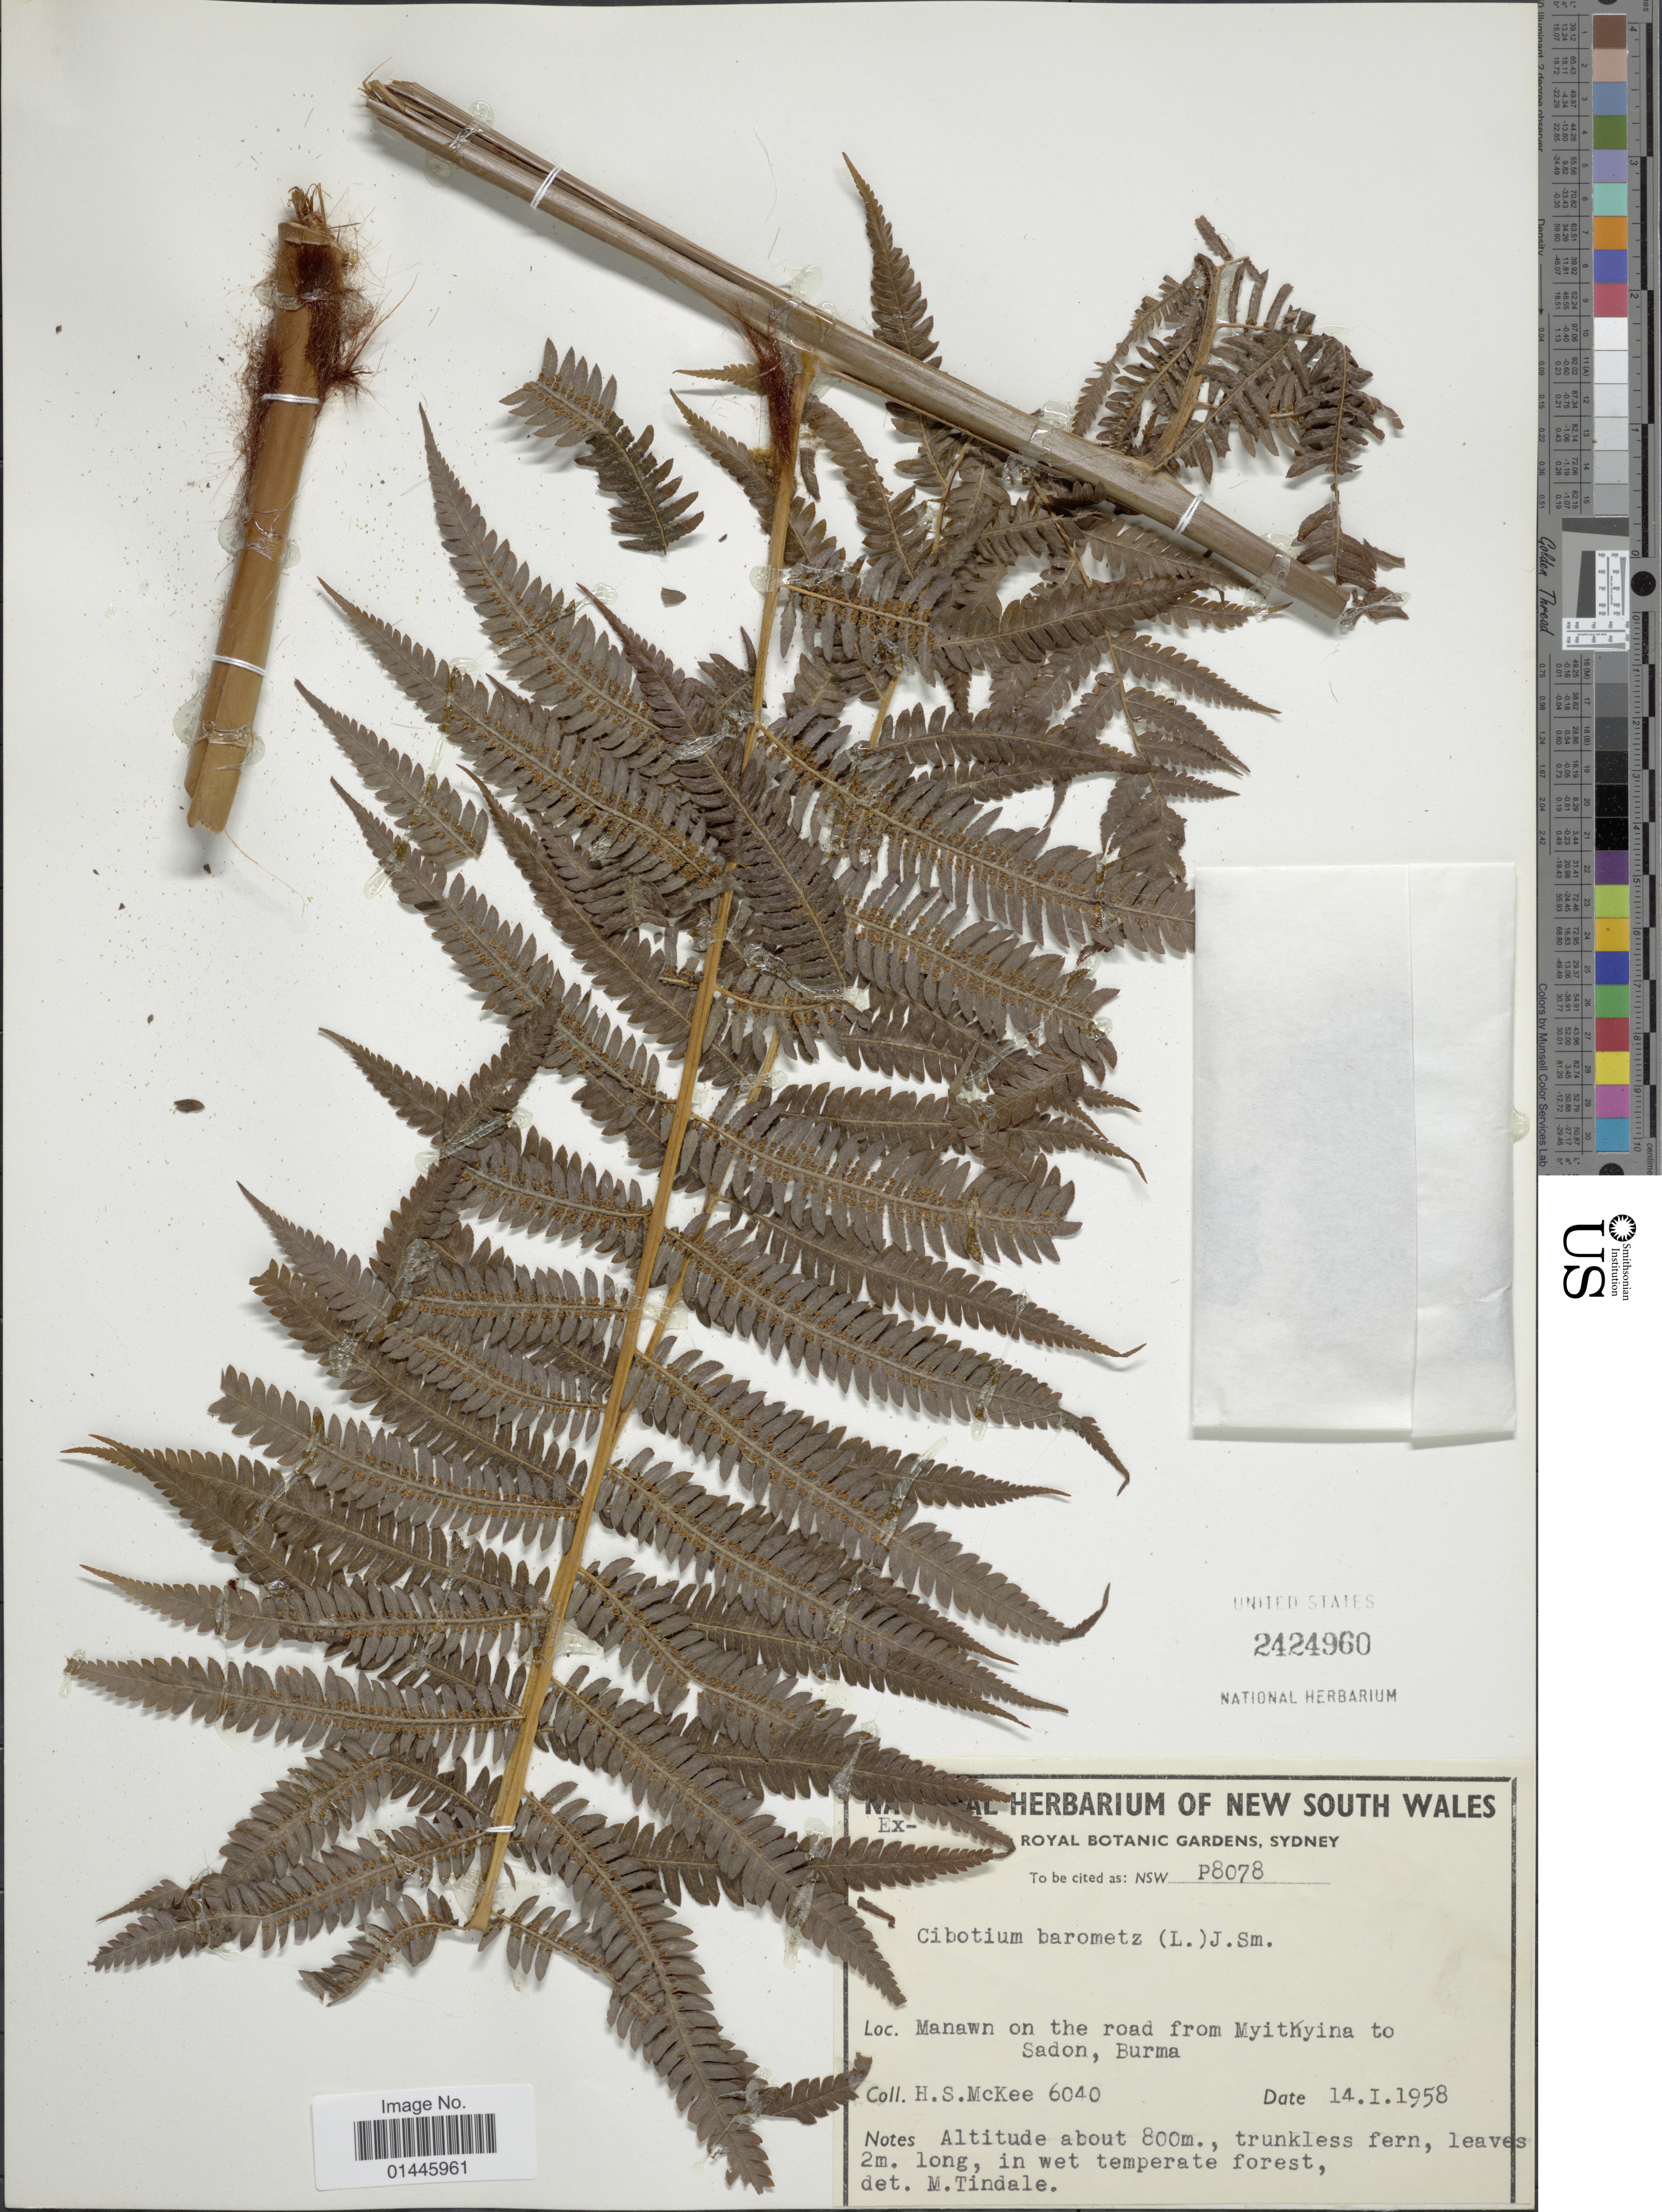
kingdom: Plantae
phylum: Tracheophyta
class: Polypodiopsida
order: Cyatheales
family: Cibotiaceae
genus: Cibotium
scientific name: Cibotium barometz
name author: (L.) J. Sm.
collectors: H. S. McKee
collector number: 6040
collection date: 1958-01-14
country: Myanmar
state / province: Sagaing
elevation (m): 800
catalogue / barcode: US 2424960